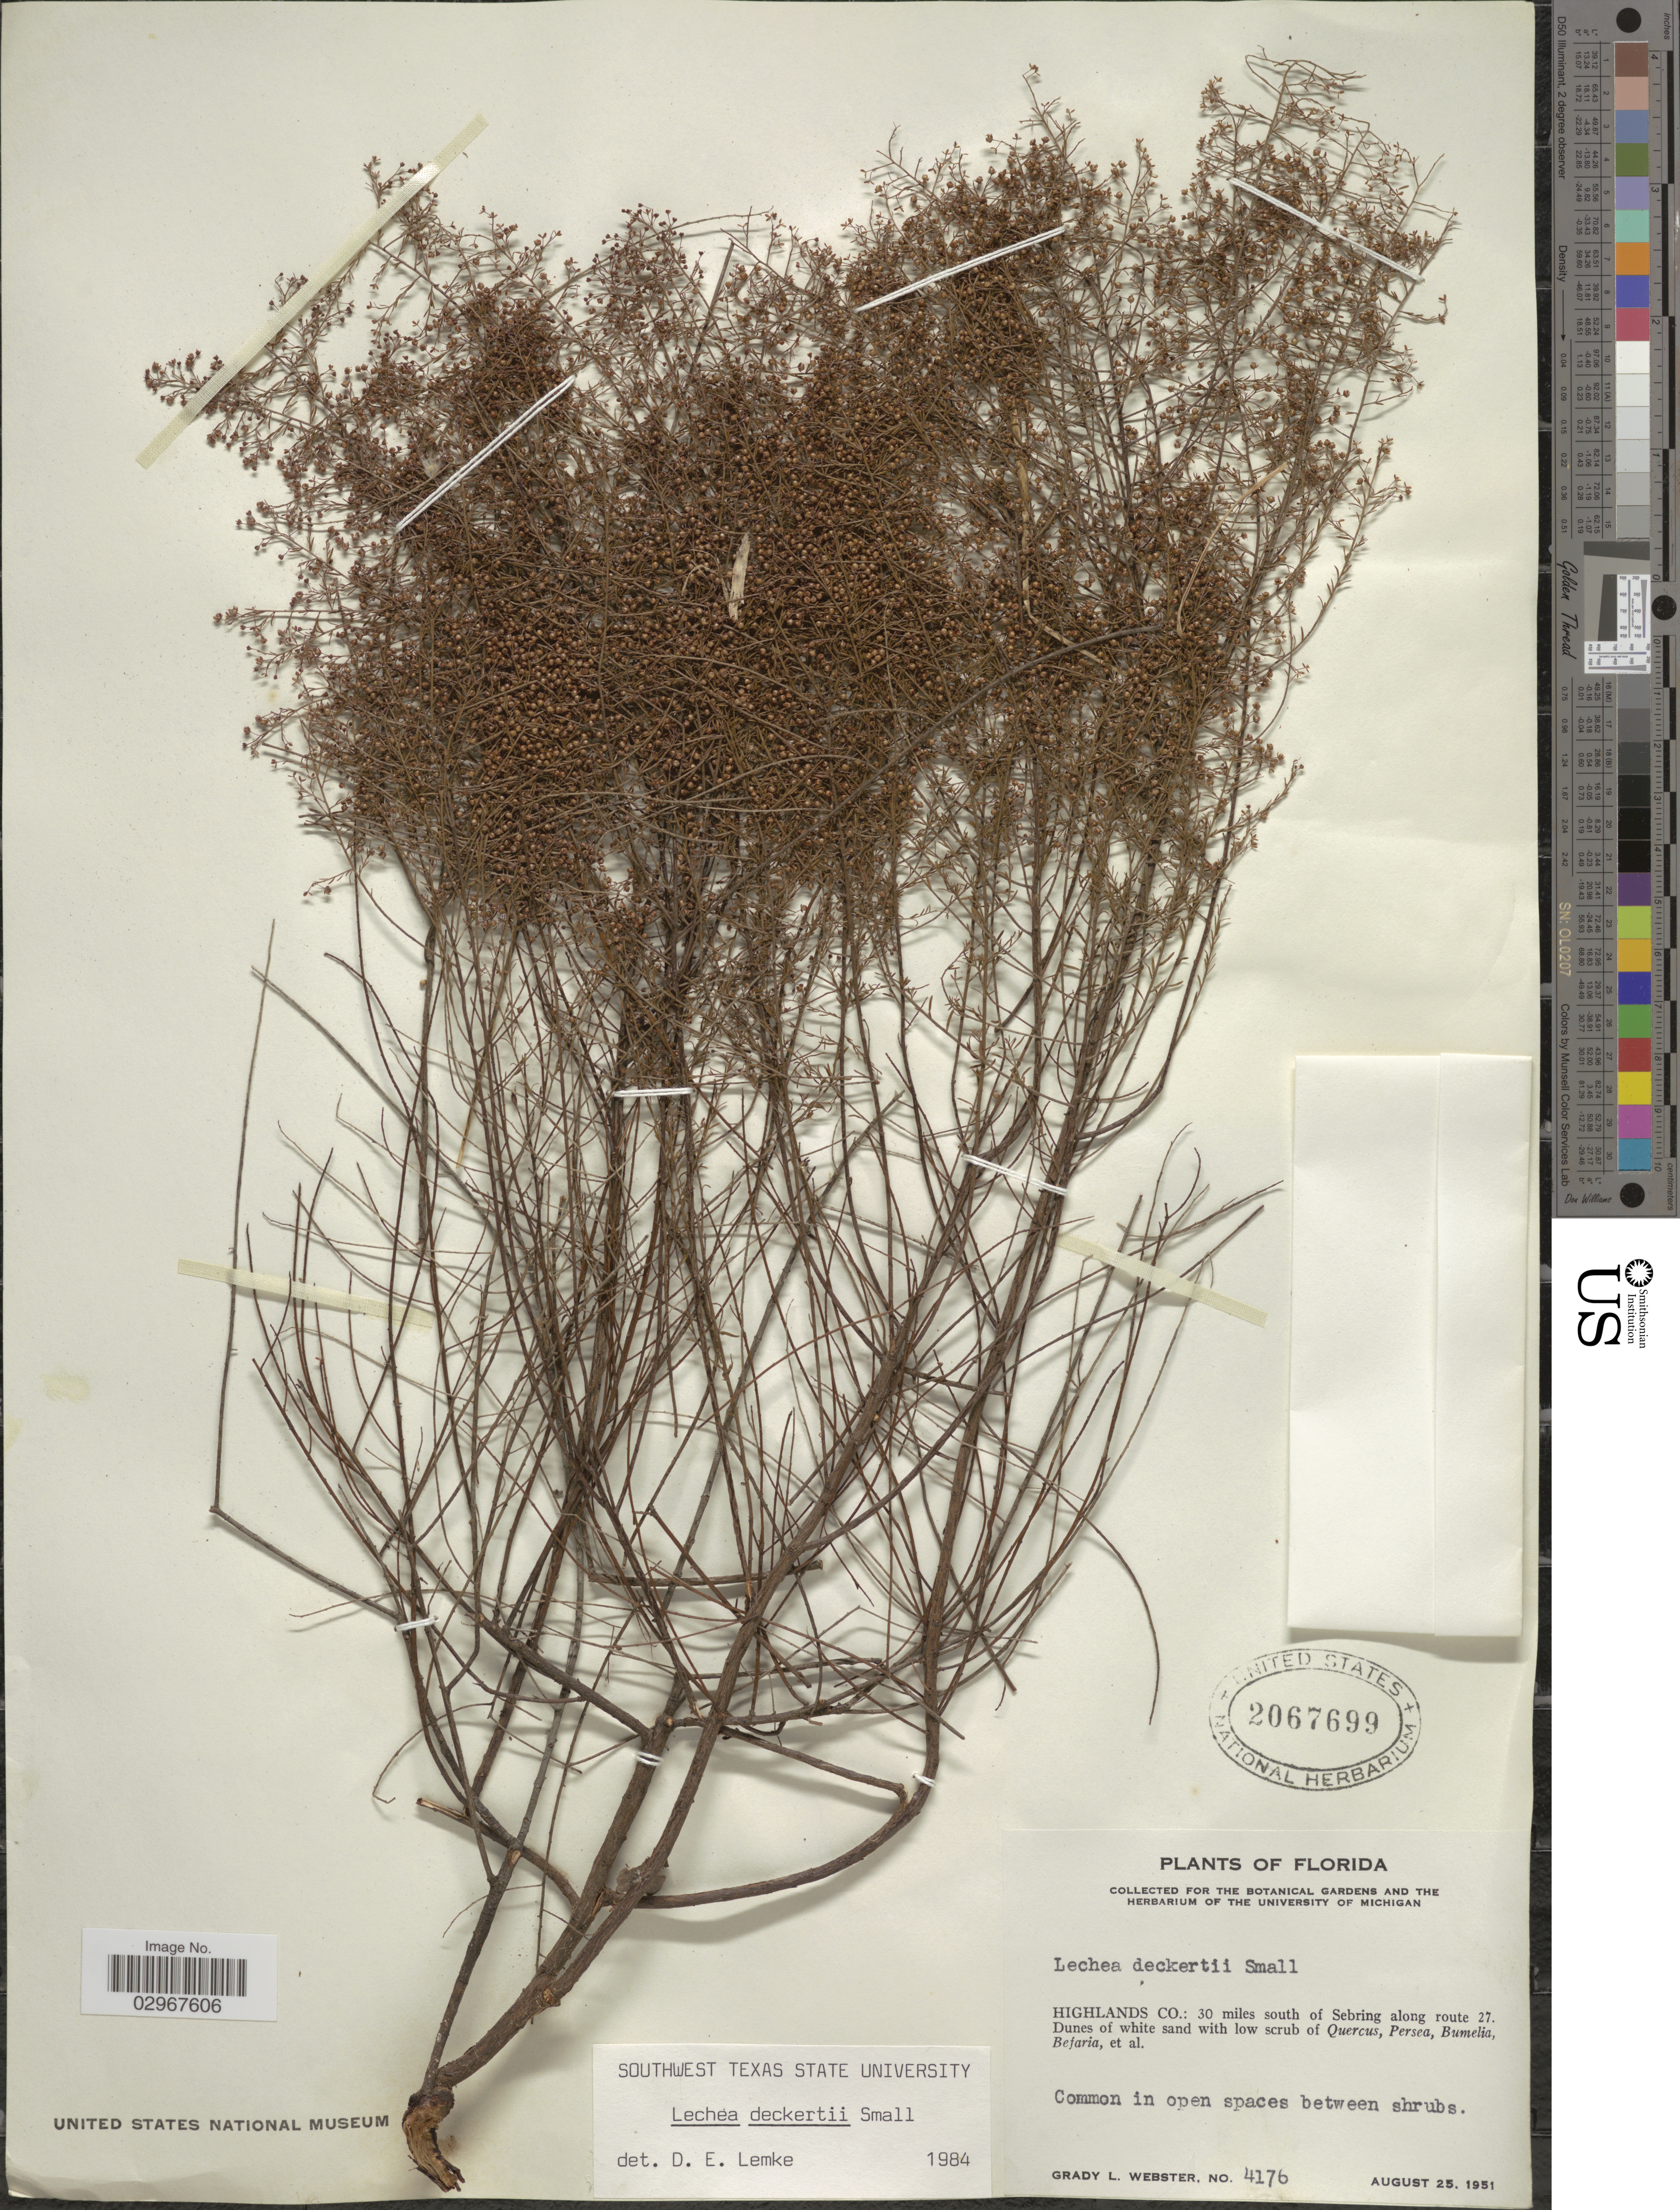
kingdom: Plantae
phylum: Tracheophyta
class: Magnoliopsida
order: Malvales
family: Cistaceae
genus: Lechea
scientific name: Lechea deckertii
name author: Small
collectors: G. L. Webster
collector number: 4176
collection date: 1951-08-25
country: United States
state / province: Florida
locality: Highlands Co.: 30 miles south of Sebring along route 27.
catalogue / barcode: US 2067699